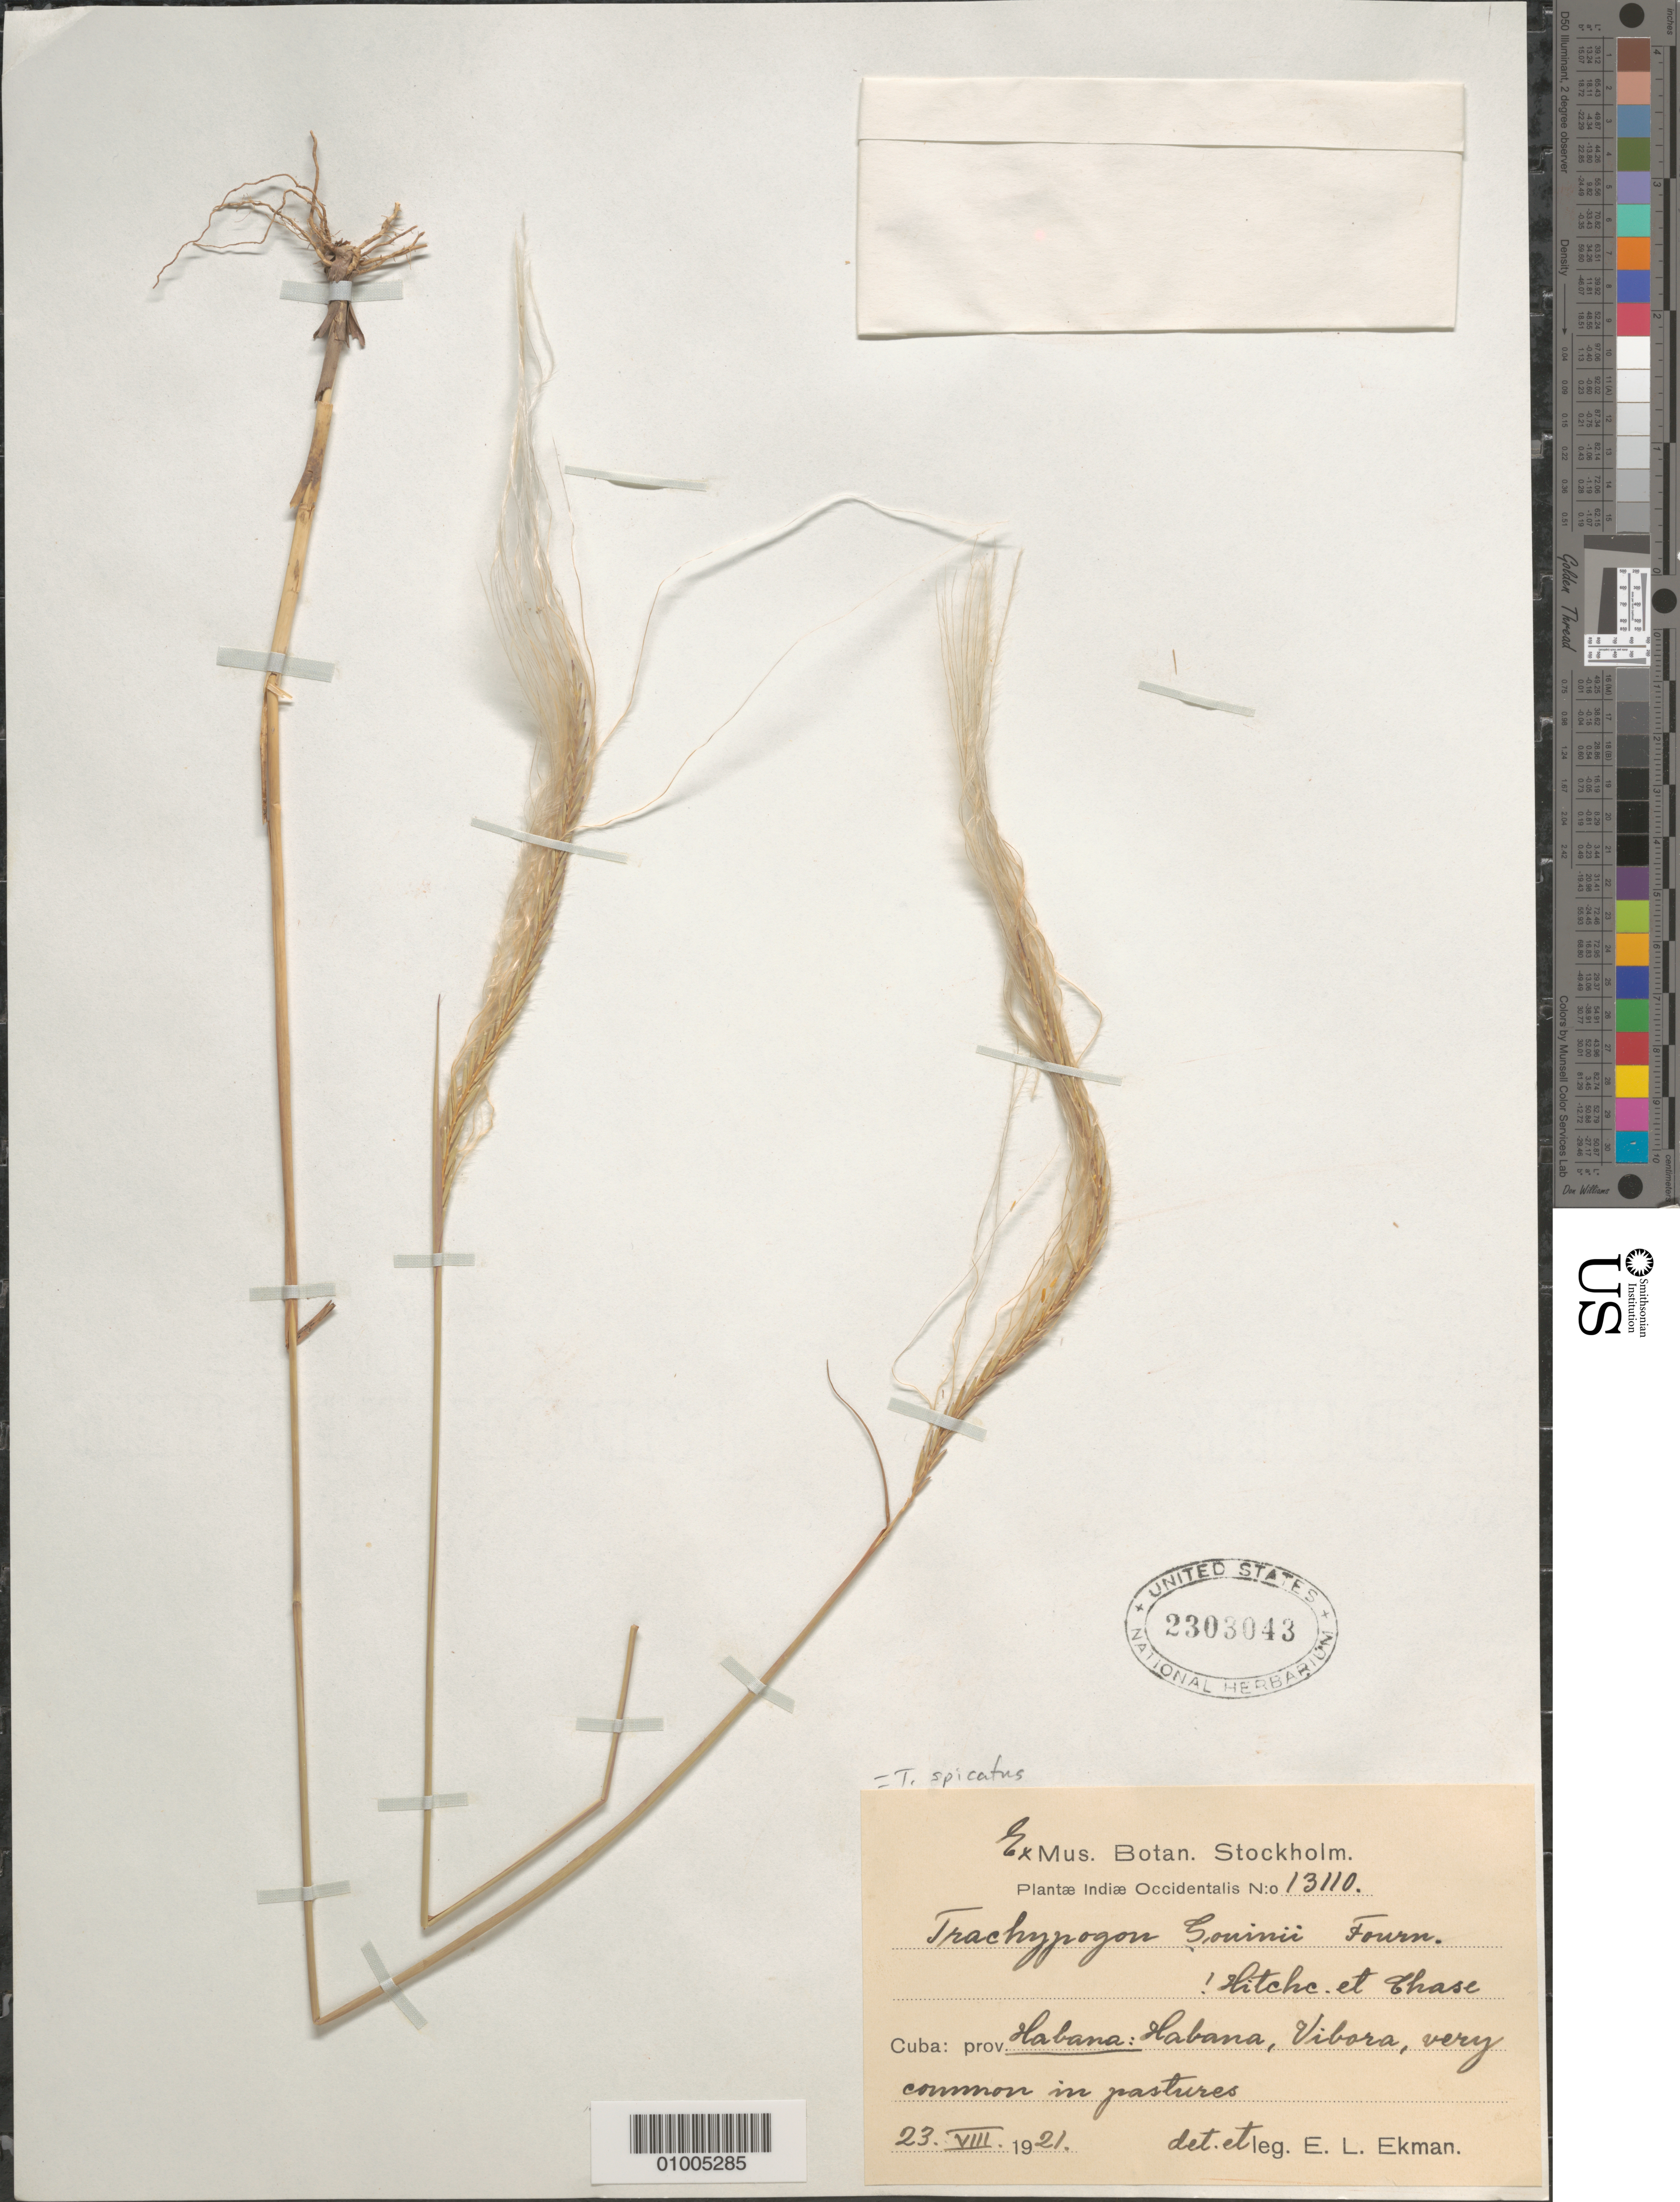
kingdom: Plantae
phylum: Tracheophyta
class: Liliopsida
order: Poales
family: Poaceae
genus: Trachypogon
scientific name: Trachypogon spicatus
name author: (L. f.) Kuntze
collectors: E. L. Ekman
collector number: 13110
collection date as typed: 23 Aug 1921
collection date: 1921-08-23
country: Cuba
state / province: La Habana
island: Cuba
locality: Habana - Vibora, very common in pastures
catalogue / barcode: US 2303043